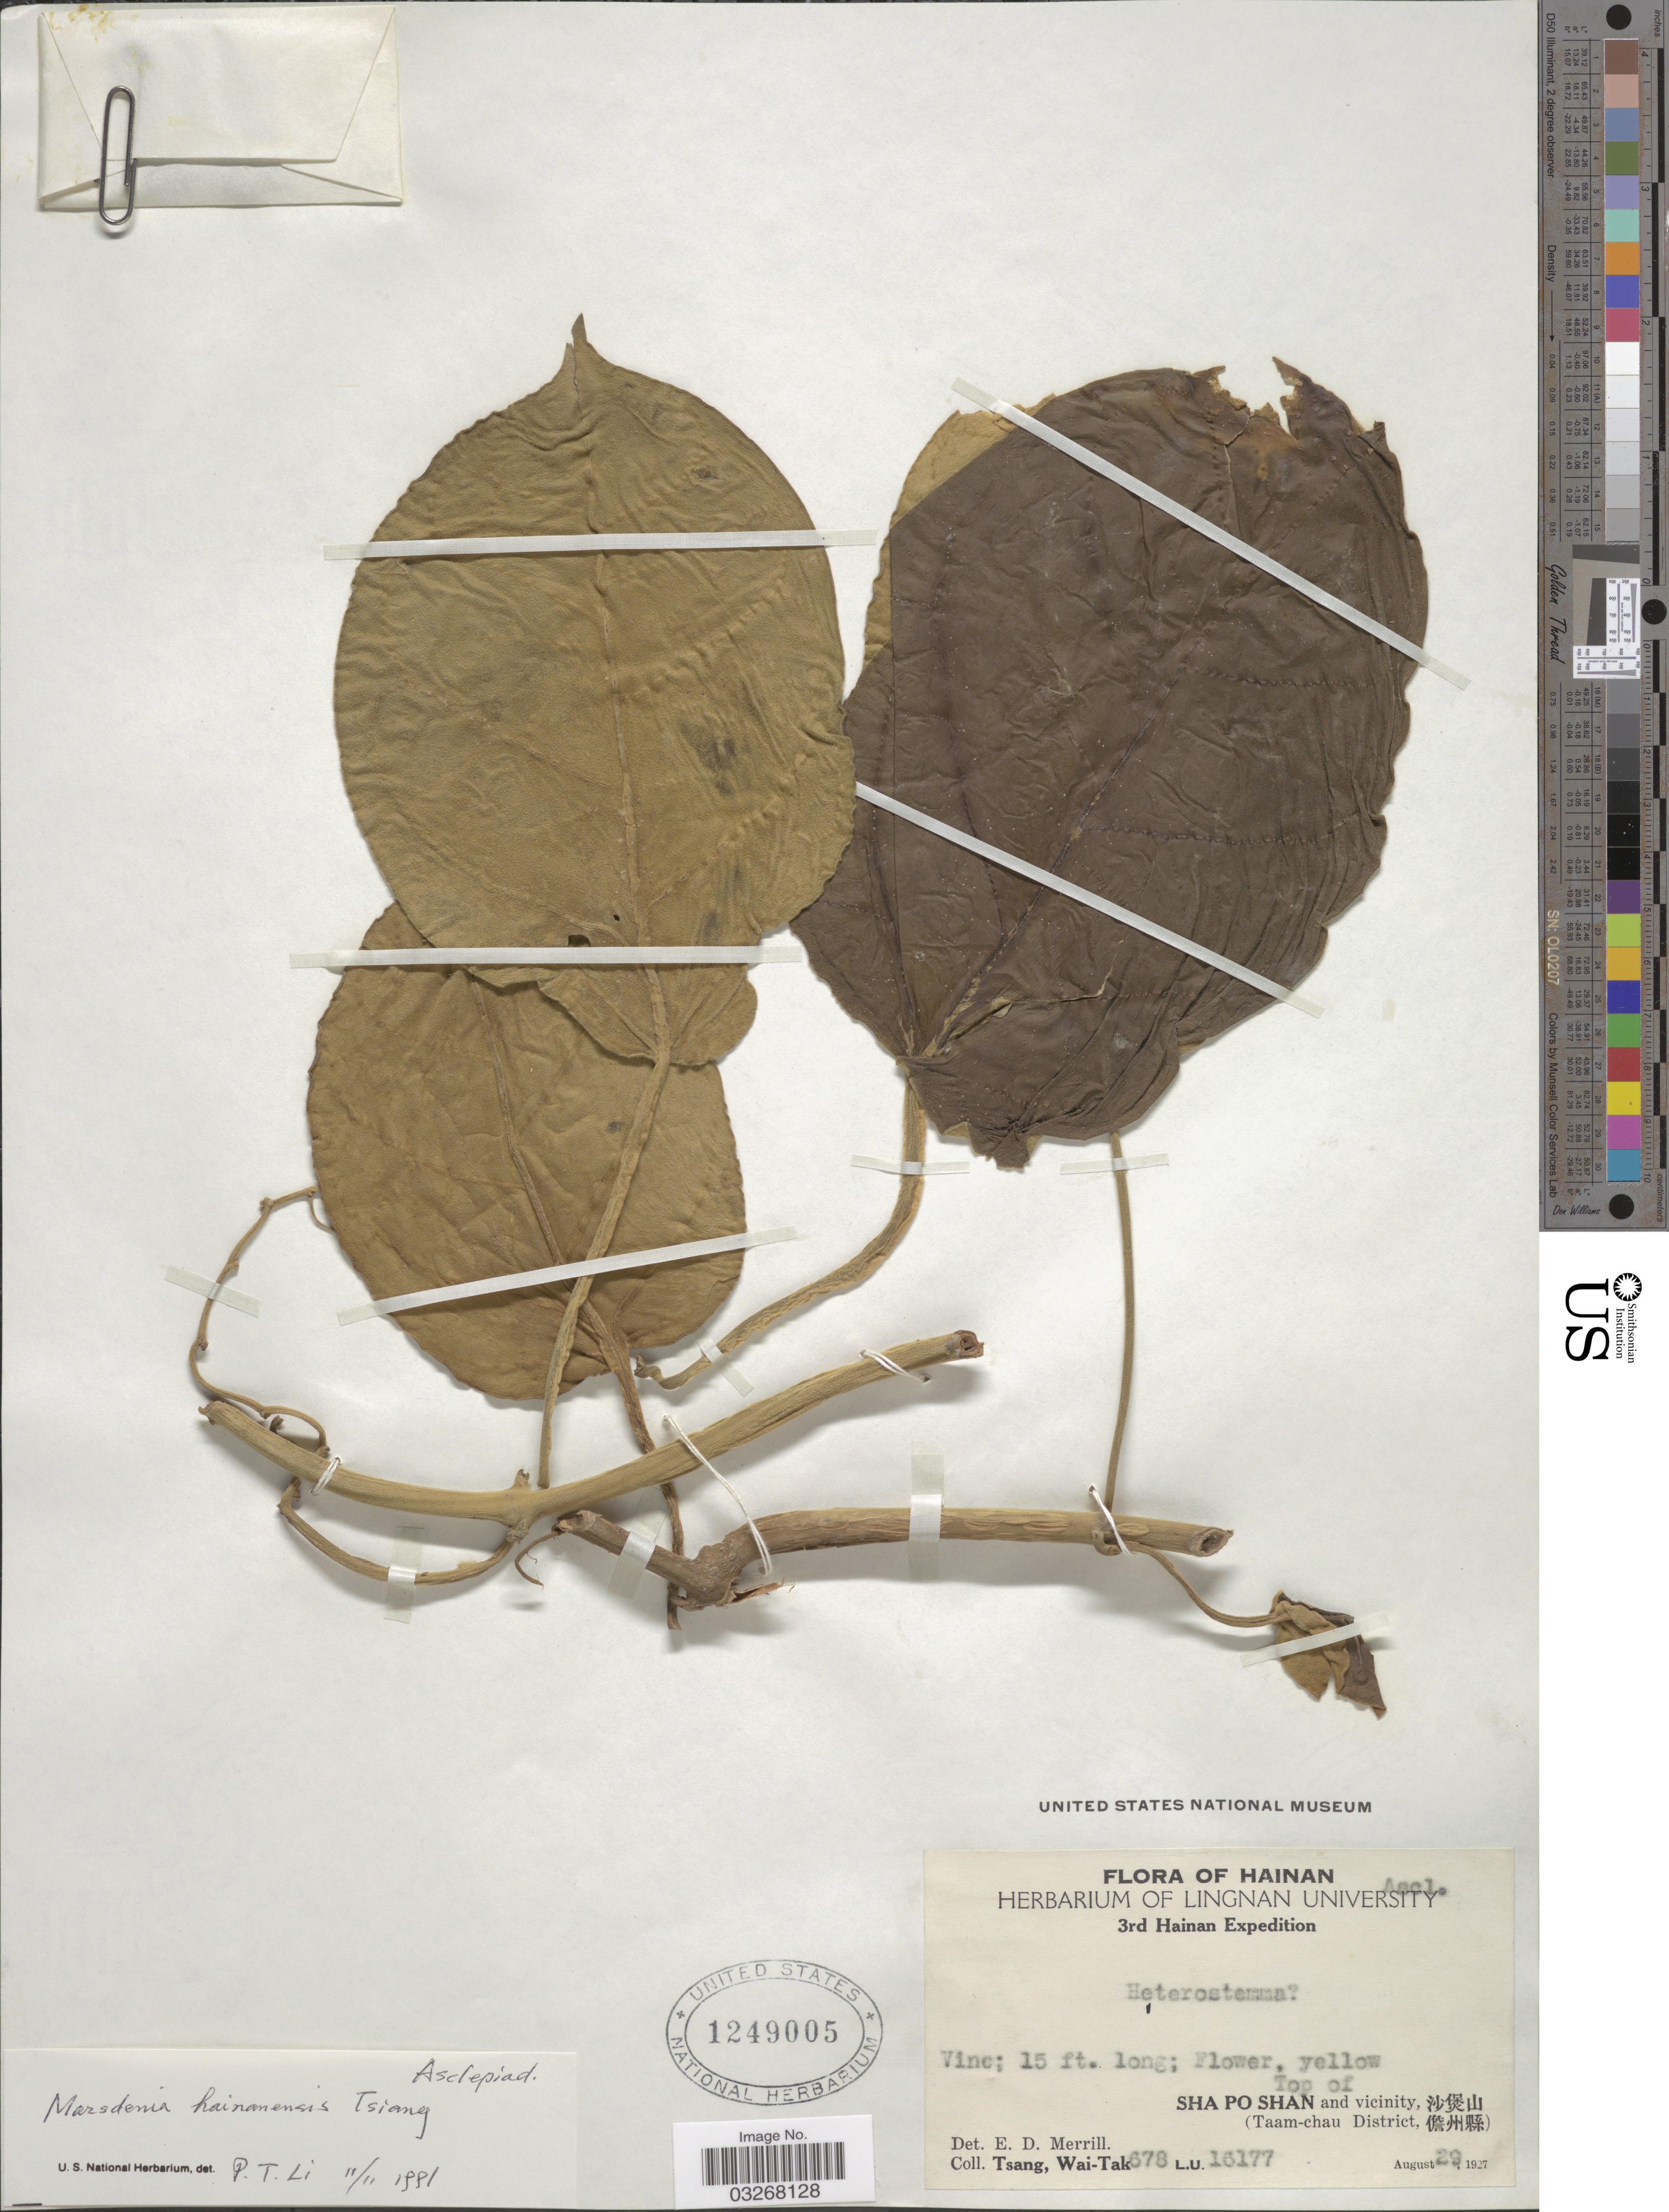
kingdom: Plantae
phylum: Tracheophyta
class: Magnoliopsida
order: Gentianales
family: Apocynaceae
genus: Marsdenia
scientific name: Marsdenia hainanensis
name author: Tsiang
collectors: W. T. Tsang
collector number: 678 L.U. 16177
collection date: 1927-08-29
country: China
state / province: Hainan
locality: Top of Sha Po Shan and vicinity, (Taam-chau District.)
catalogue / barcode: US 1249005